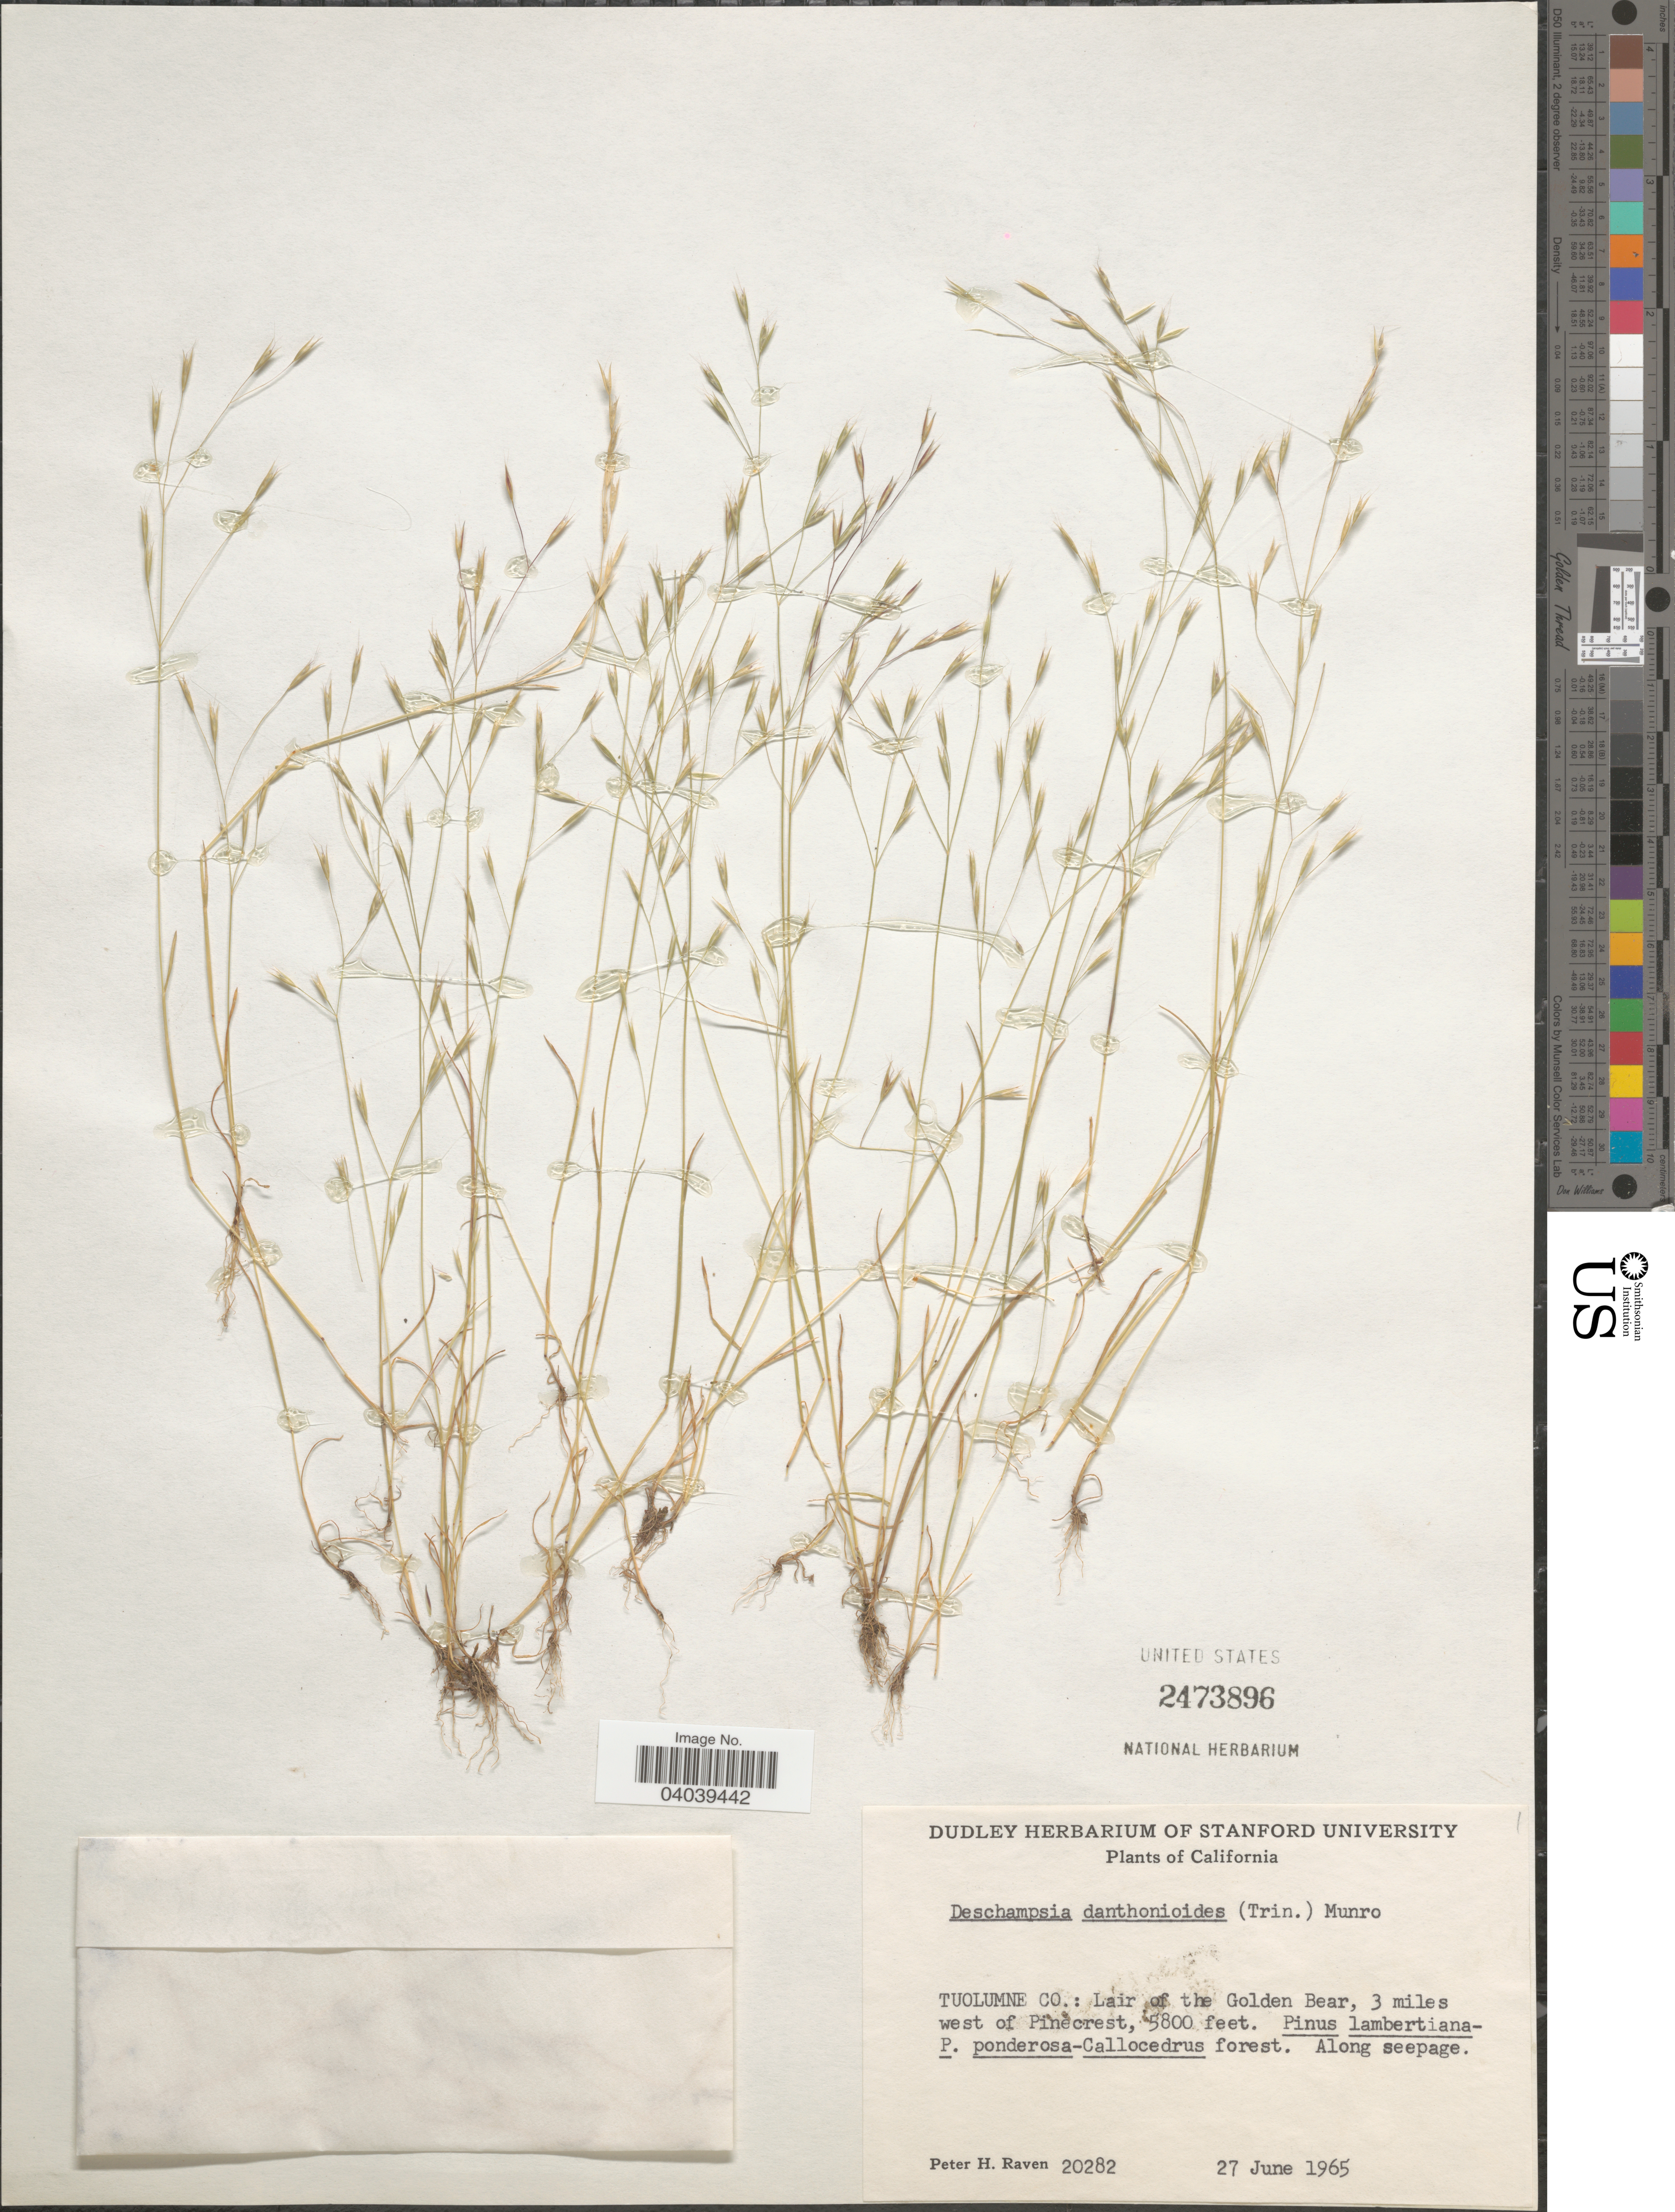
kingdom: Plantae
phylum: Tracheophyta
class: Liliopsida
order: Poales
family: Poaceae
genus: Deschampsia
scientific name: Deschampsia danthonioides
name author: (Trin.) Munro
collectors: P. Raven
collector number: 20282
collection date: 1965-06-27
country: United States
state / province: California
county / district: Tuolumne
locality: Tuolumne Co.: Lair of the Golden Bear, 3 miles west of Pinecrest.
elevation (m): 1768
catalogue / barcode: US 2473896